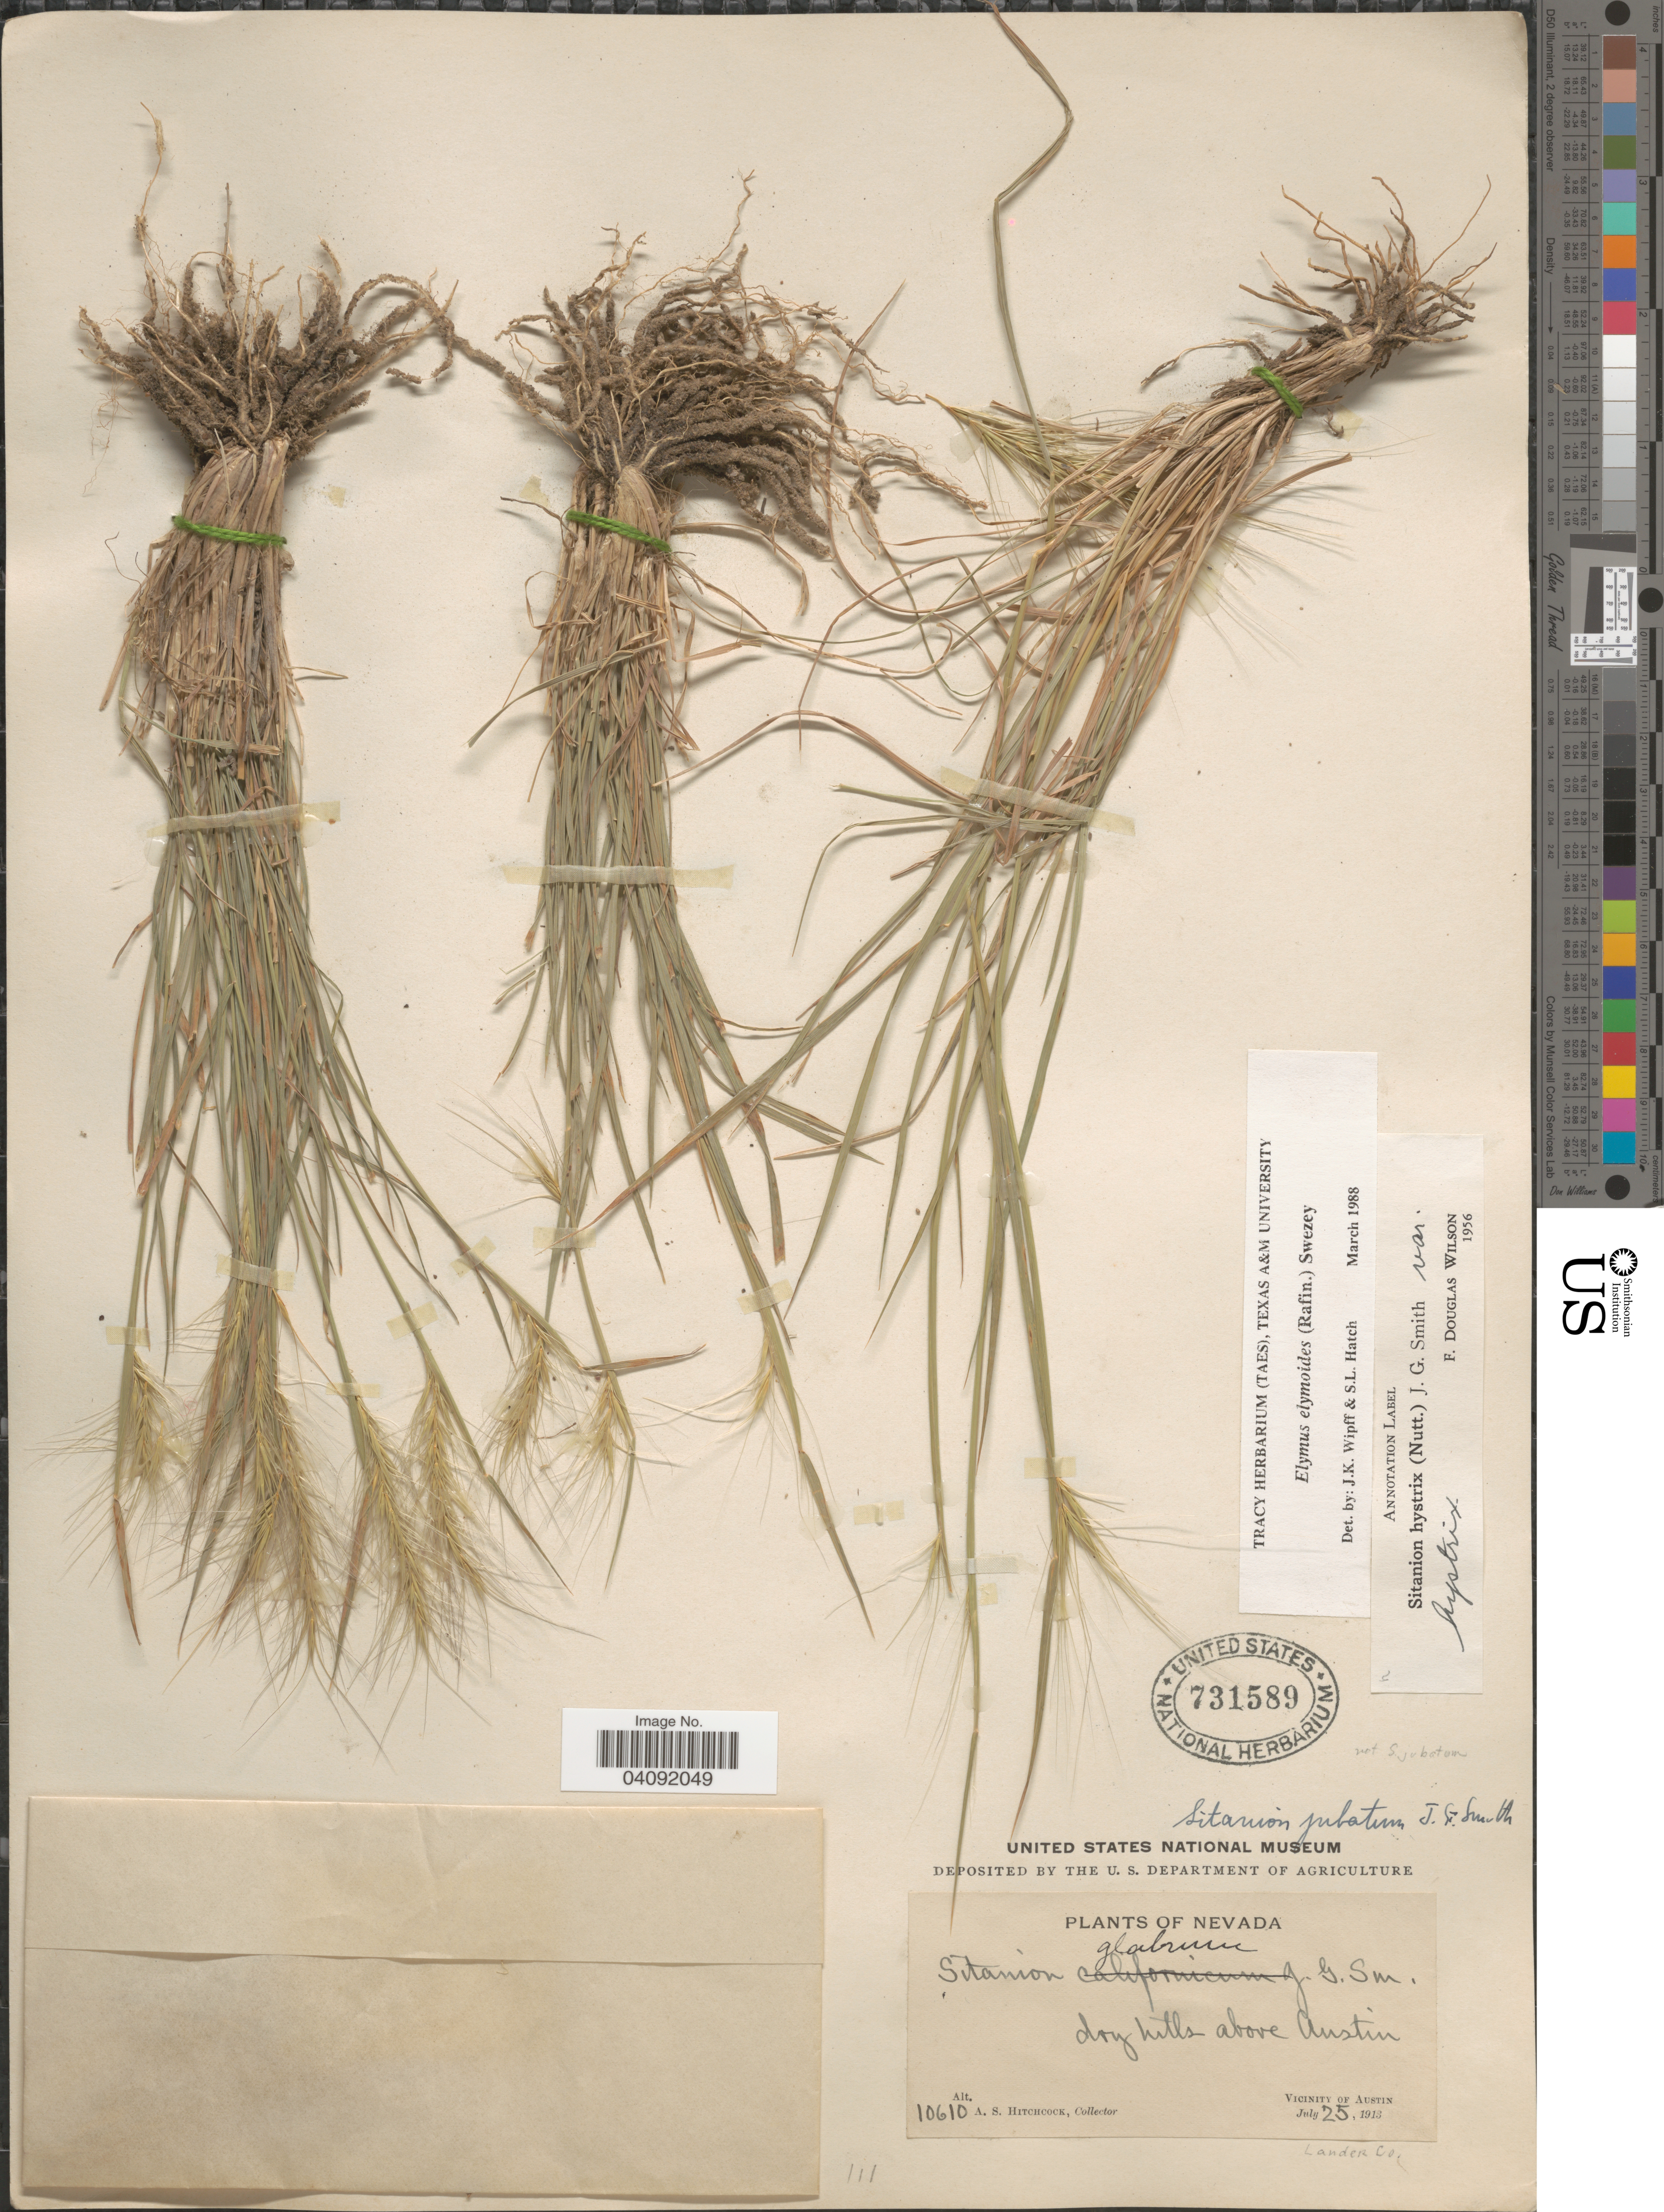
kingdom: Plantae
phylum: Tracheophyta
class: Liliopsida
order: Poales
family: Poaceae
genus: Elymus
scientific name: Elymus elymoides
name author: (Raf.) Swezey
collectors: A. S. Hitchcock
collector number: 10610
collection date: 1913-07-25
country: United States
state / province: Nevada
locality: Dry hills above Austin. Vicinity of Austin. Lander Co.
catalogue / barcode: US 731589